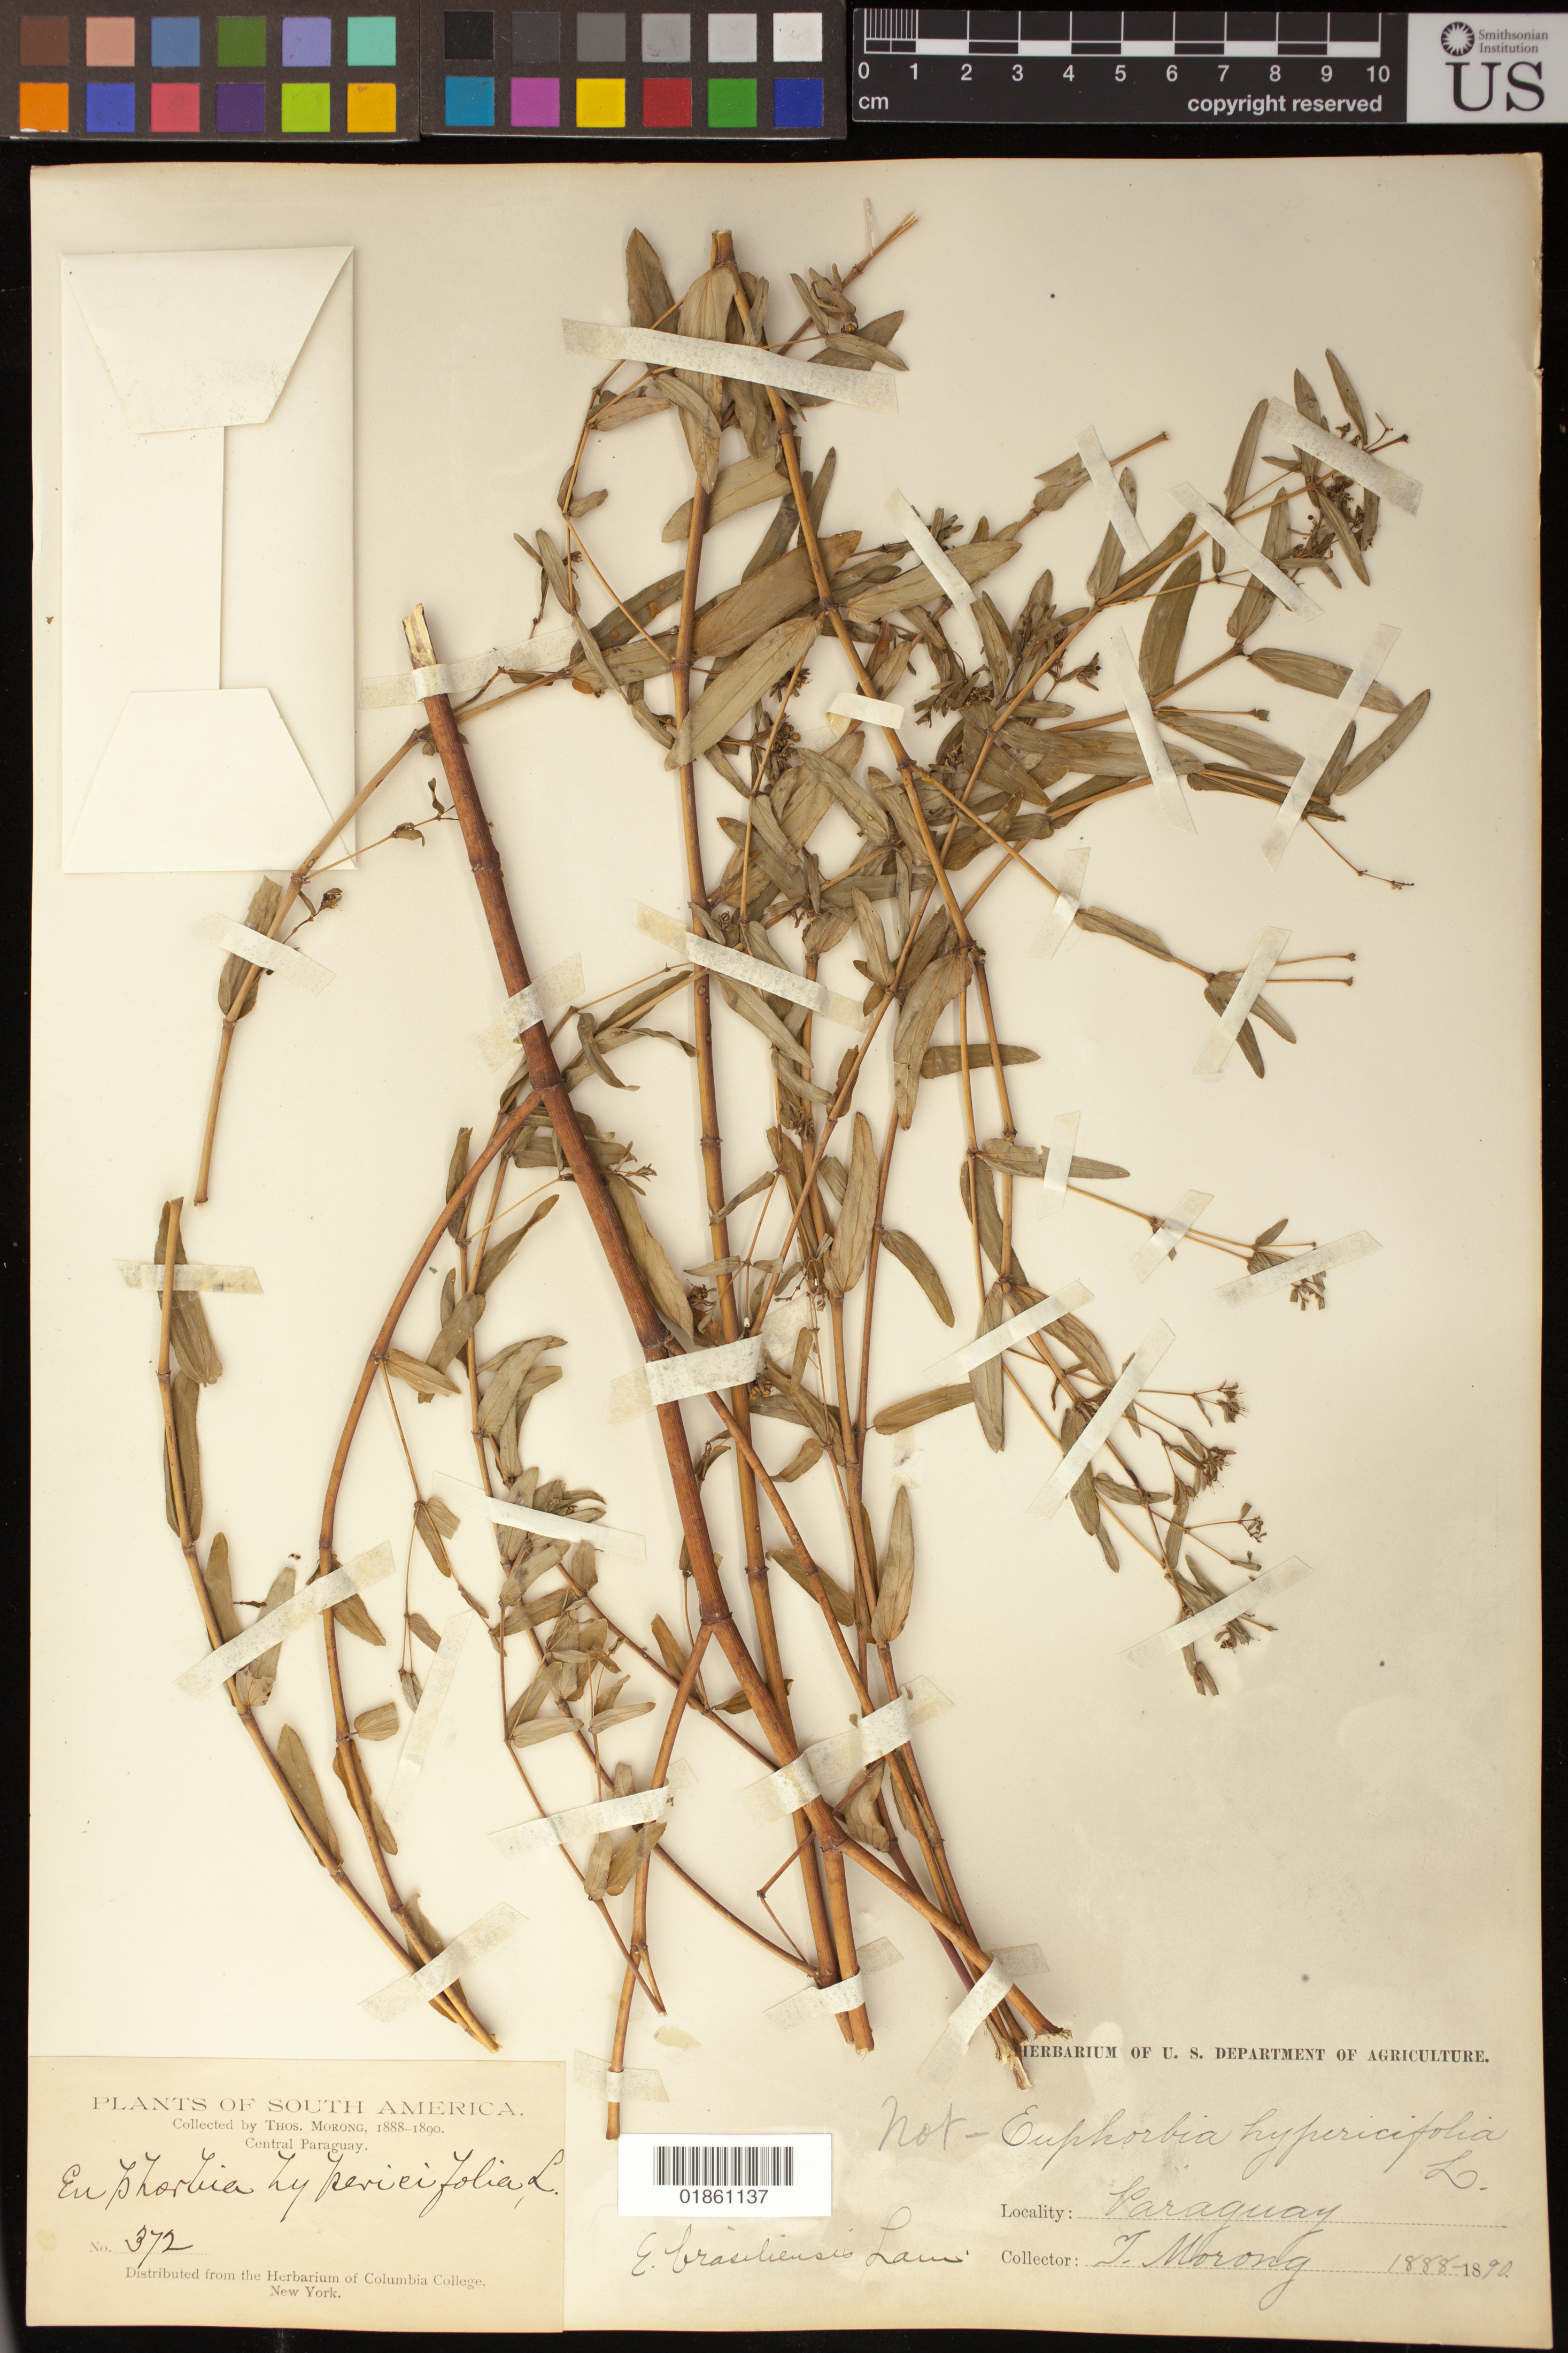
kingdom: Plantae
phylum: Tracheophyta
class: Magnoliopsida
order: Malpighiales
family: Euphorbiaceae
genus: Euphorbia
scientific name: Euphorbia hyssopifolia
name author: L.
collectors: T. Morong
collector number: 372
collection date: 1888/1890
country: Paraguay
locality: Central Paraguay